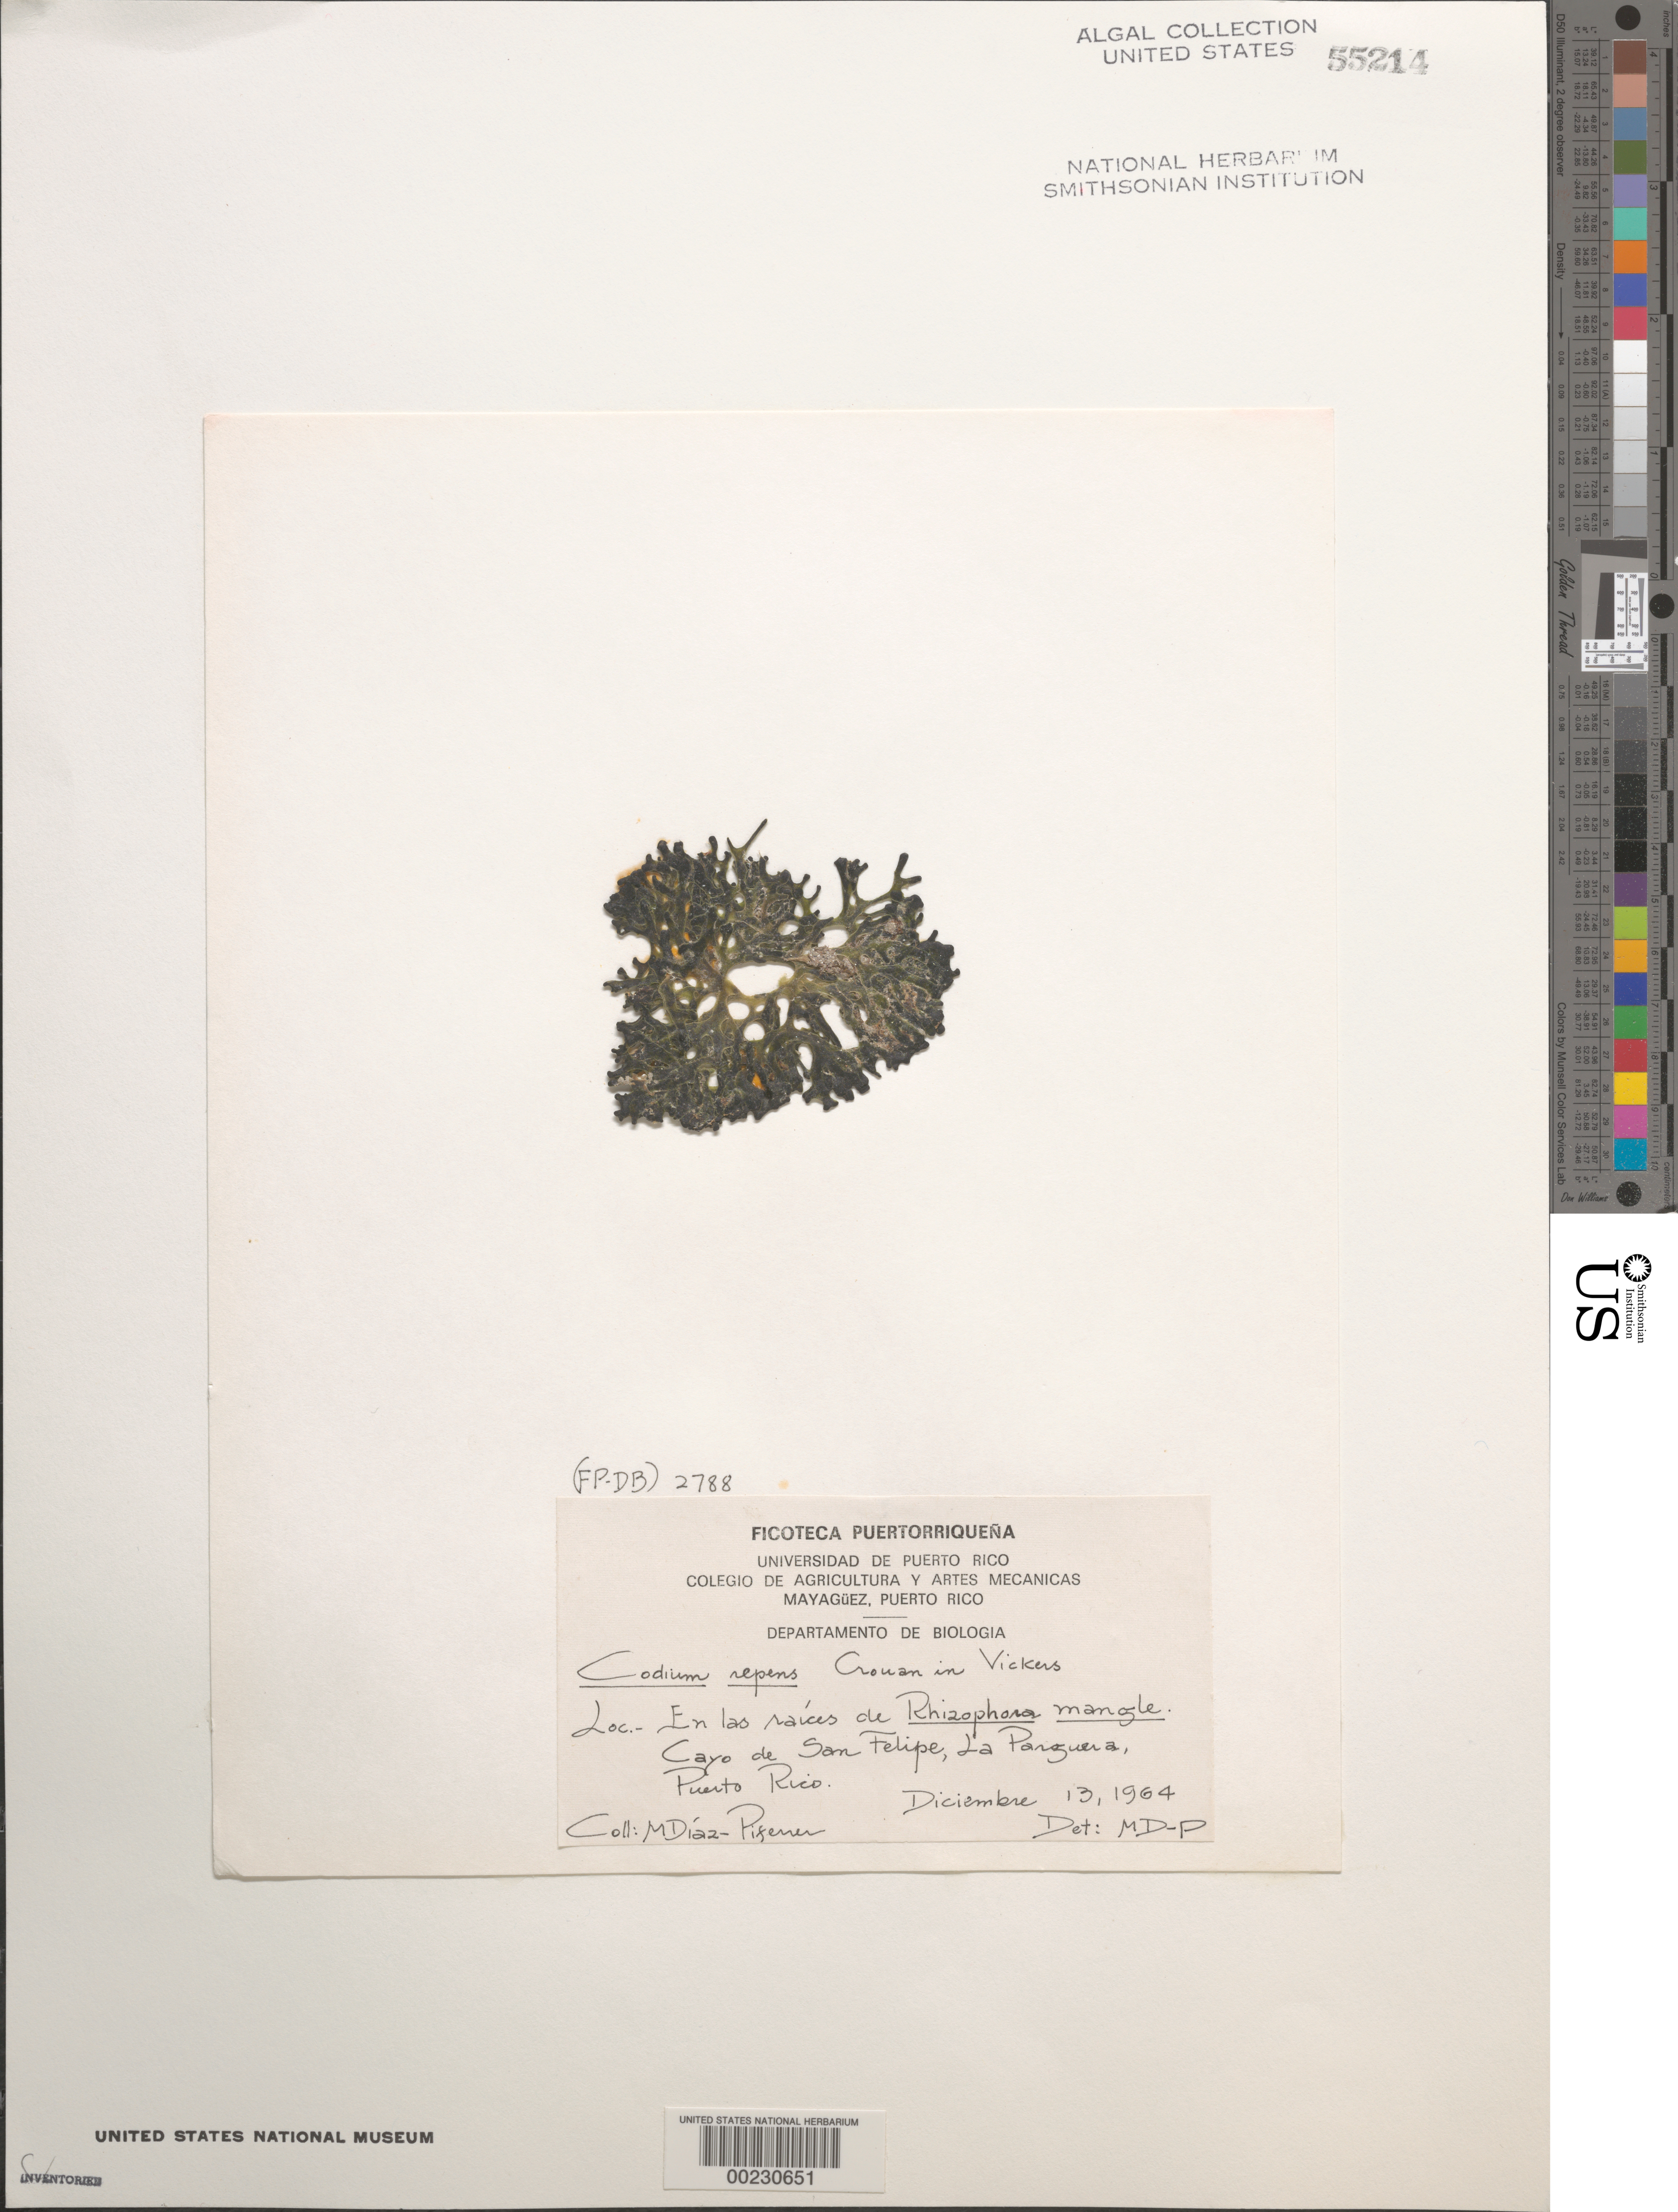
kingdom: Plantae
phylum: Chlorophyta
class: Ulvophyceae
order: Bryopsidales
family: Codiaceae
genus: Codium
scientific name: Codium repens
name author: P. Crouan & H. Crouan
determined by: Diaz-Piferrer, M.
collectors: M. Diaz-Piferrer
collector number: (fp-db) 2788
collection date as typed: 13 Dec 1964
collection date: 1964-12-13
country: Puerto Rico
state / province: Lajas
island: Cayo de San Felipe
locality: La Parguera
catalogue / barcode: US 55214